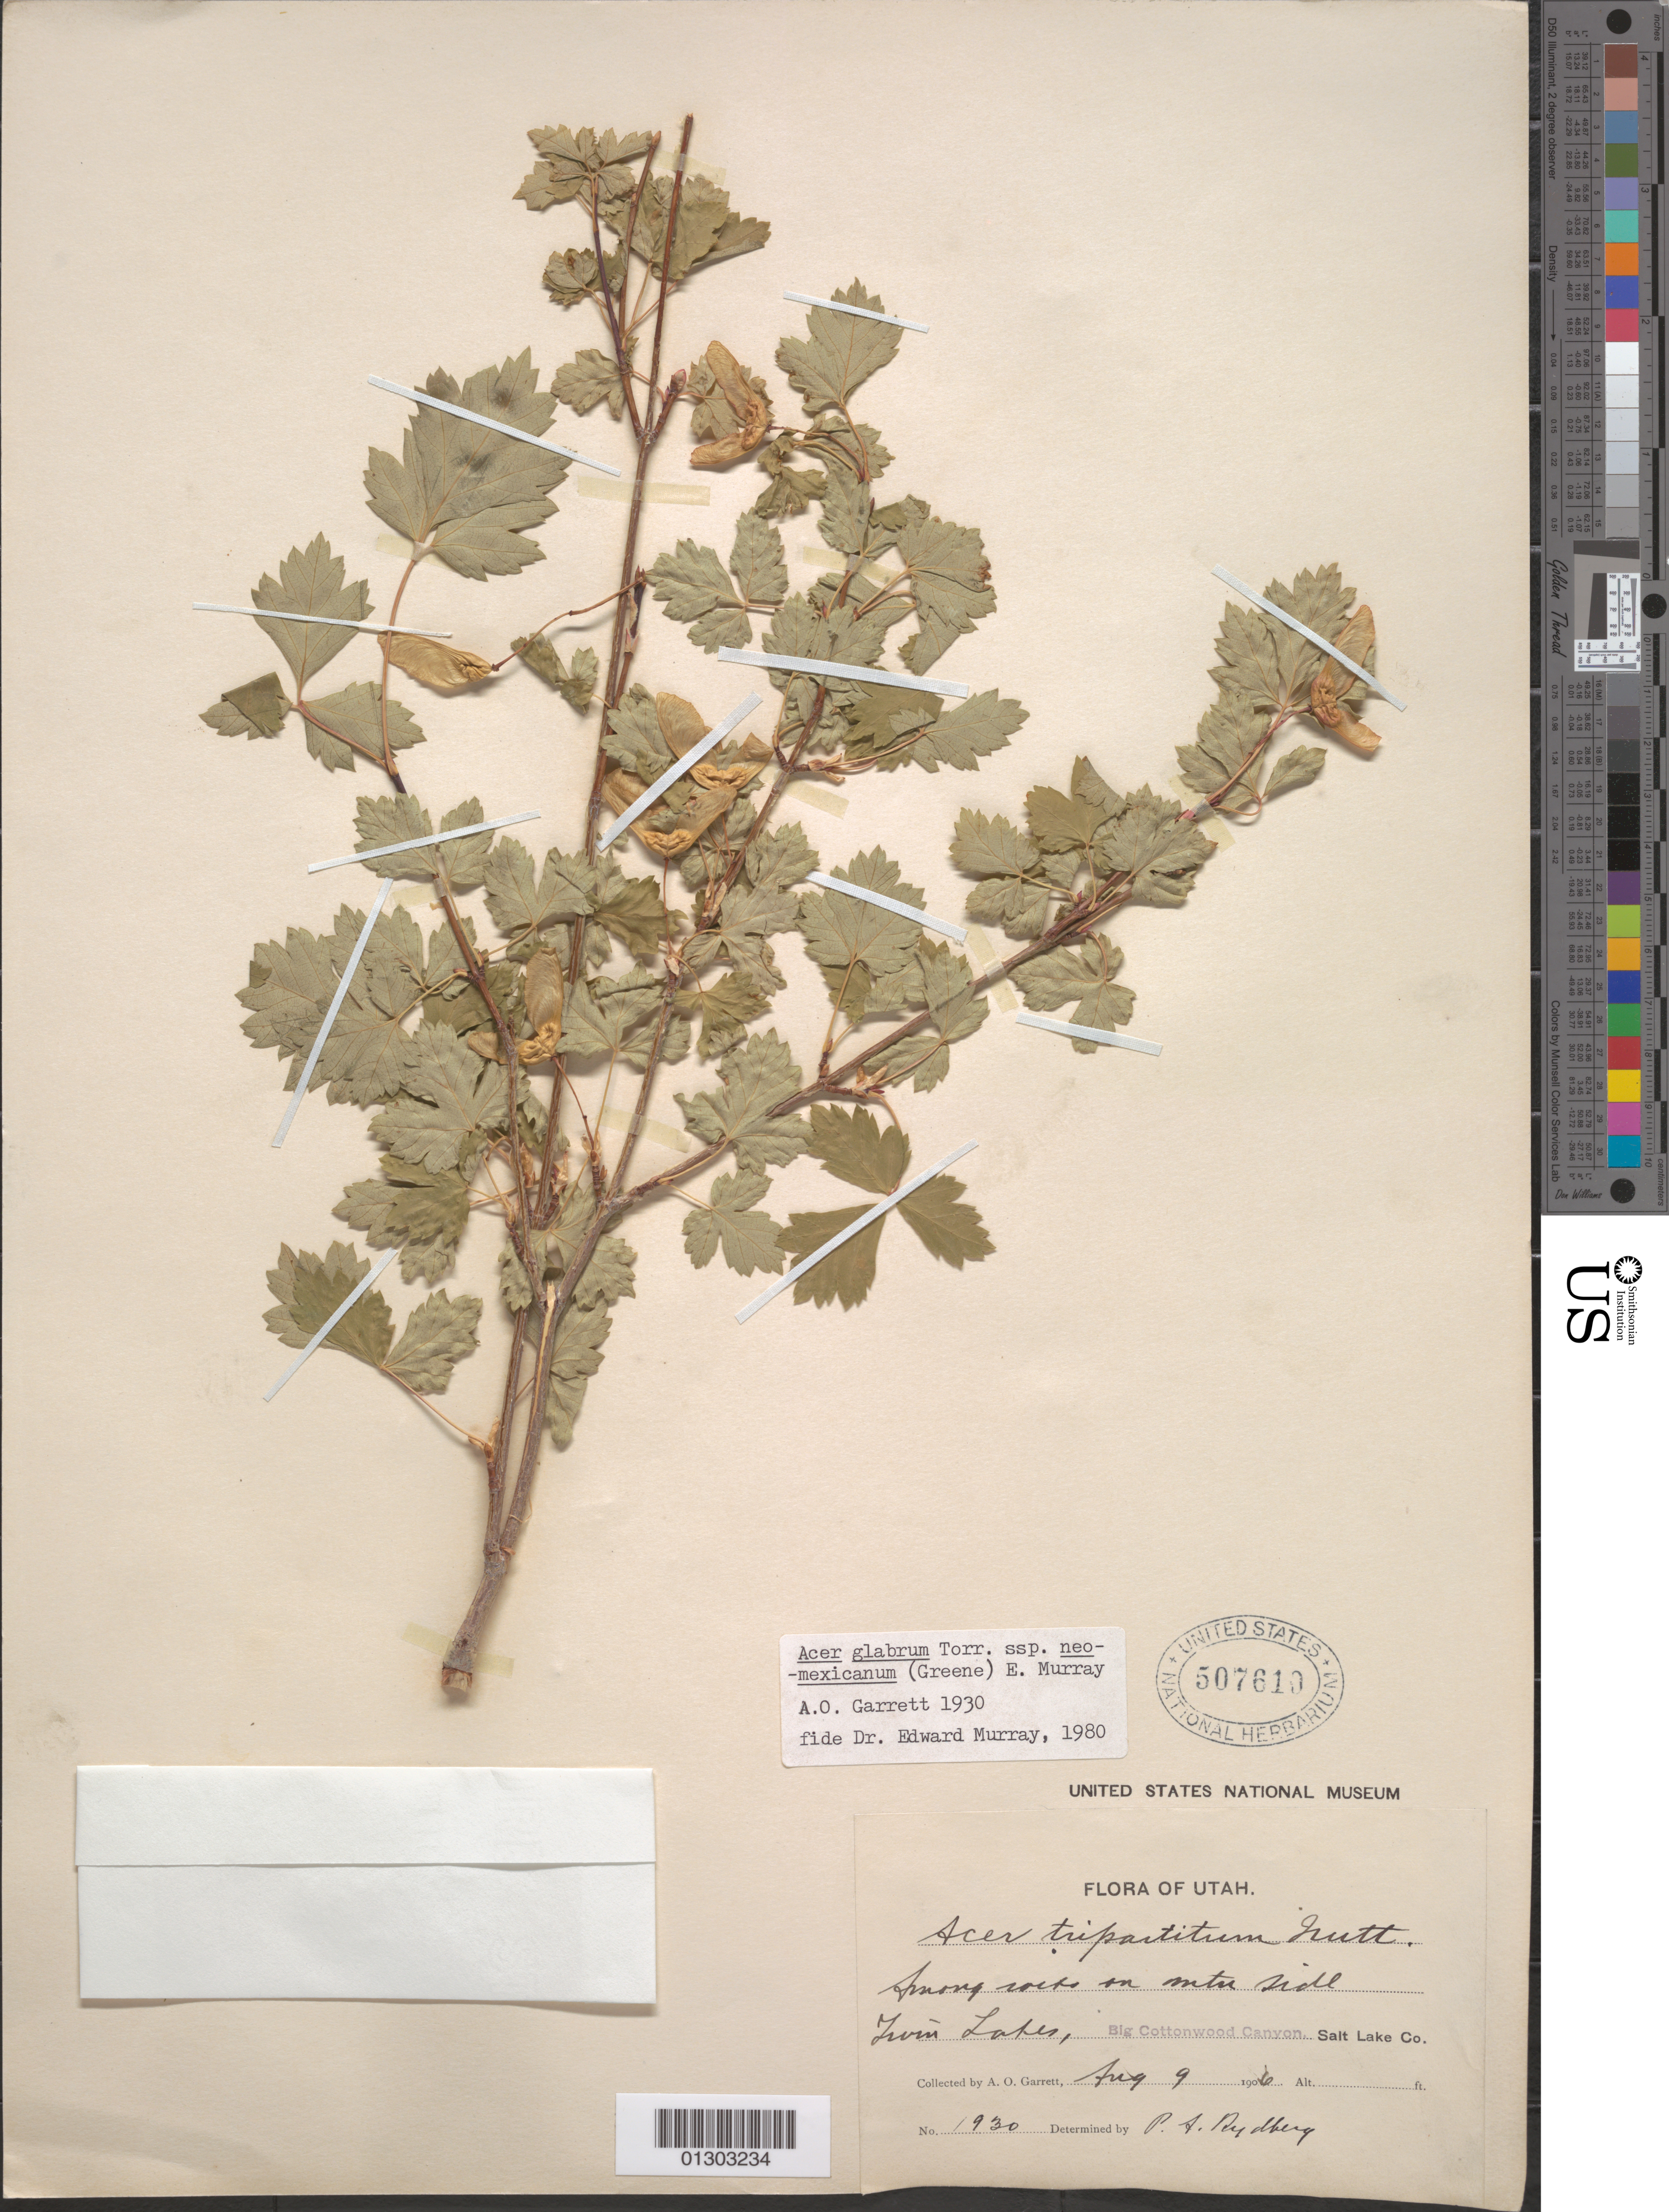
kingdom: Plantae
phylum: Tracheophyta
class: Magnoliopsida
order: Sapindales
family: Sapindaceae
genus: Acer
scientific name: Acer glabrum subsp. neomexicanum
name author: (Greene) A.E. Murray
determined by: Murray, Edward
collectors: A. O. Garrett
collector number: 1930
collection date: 1906-08-09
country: United States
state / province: Utah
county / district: Salt Lake County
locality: Salt Lake County, Twin Lakes, Big Cottonwood Canyon.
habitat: Among rocks on mtn. side.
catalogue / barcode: US 507610